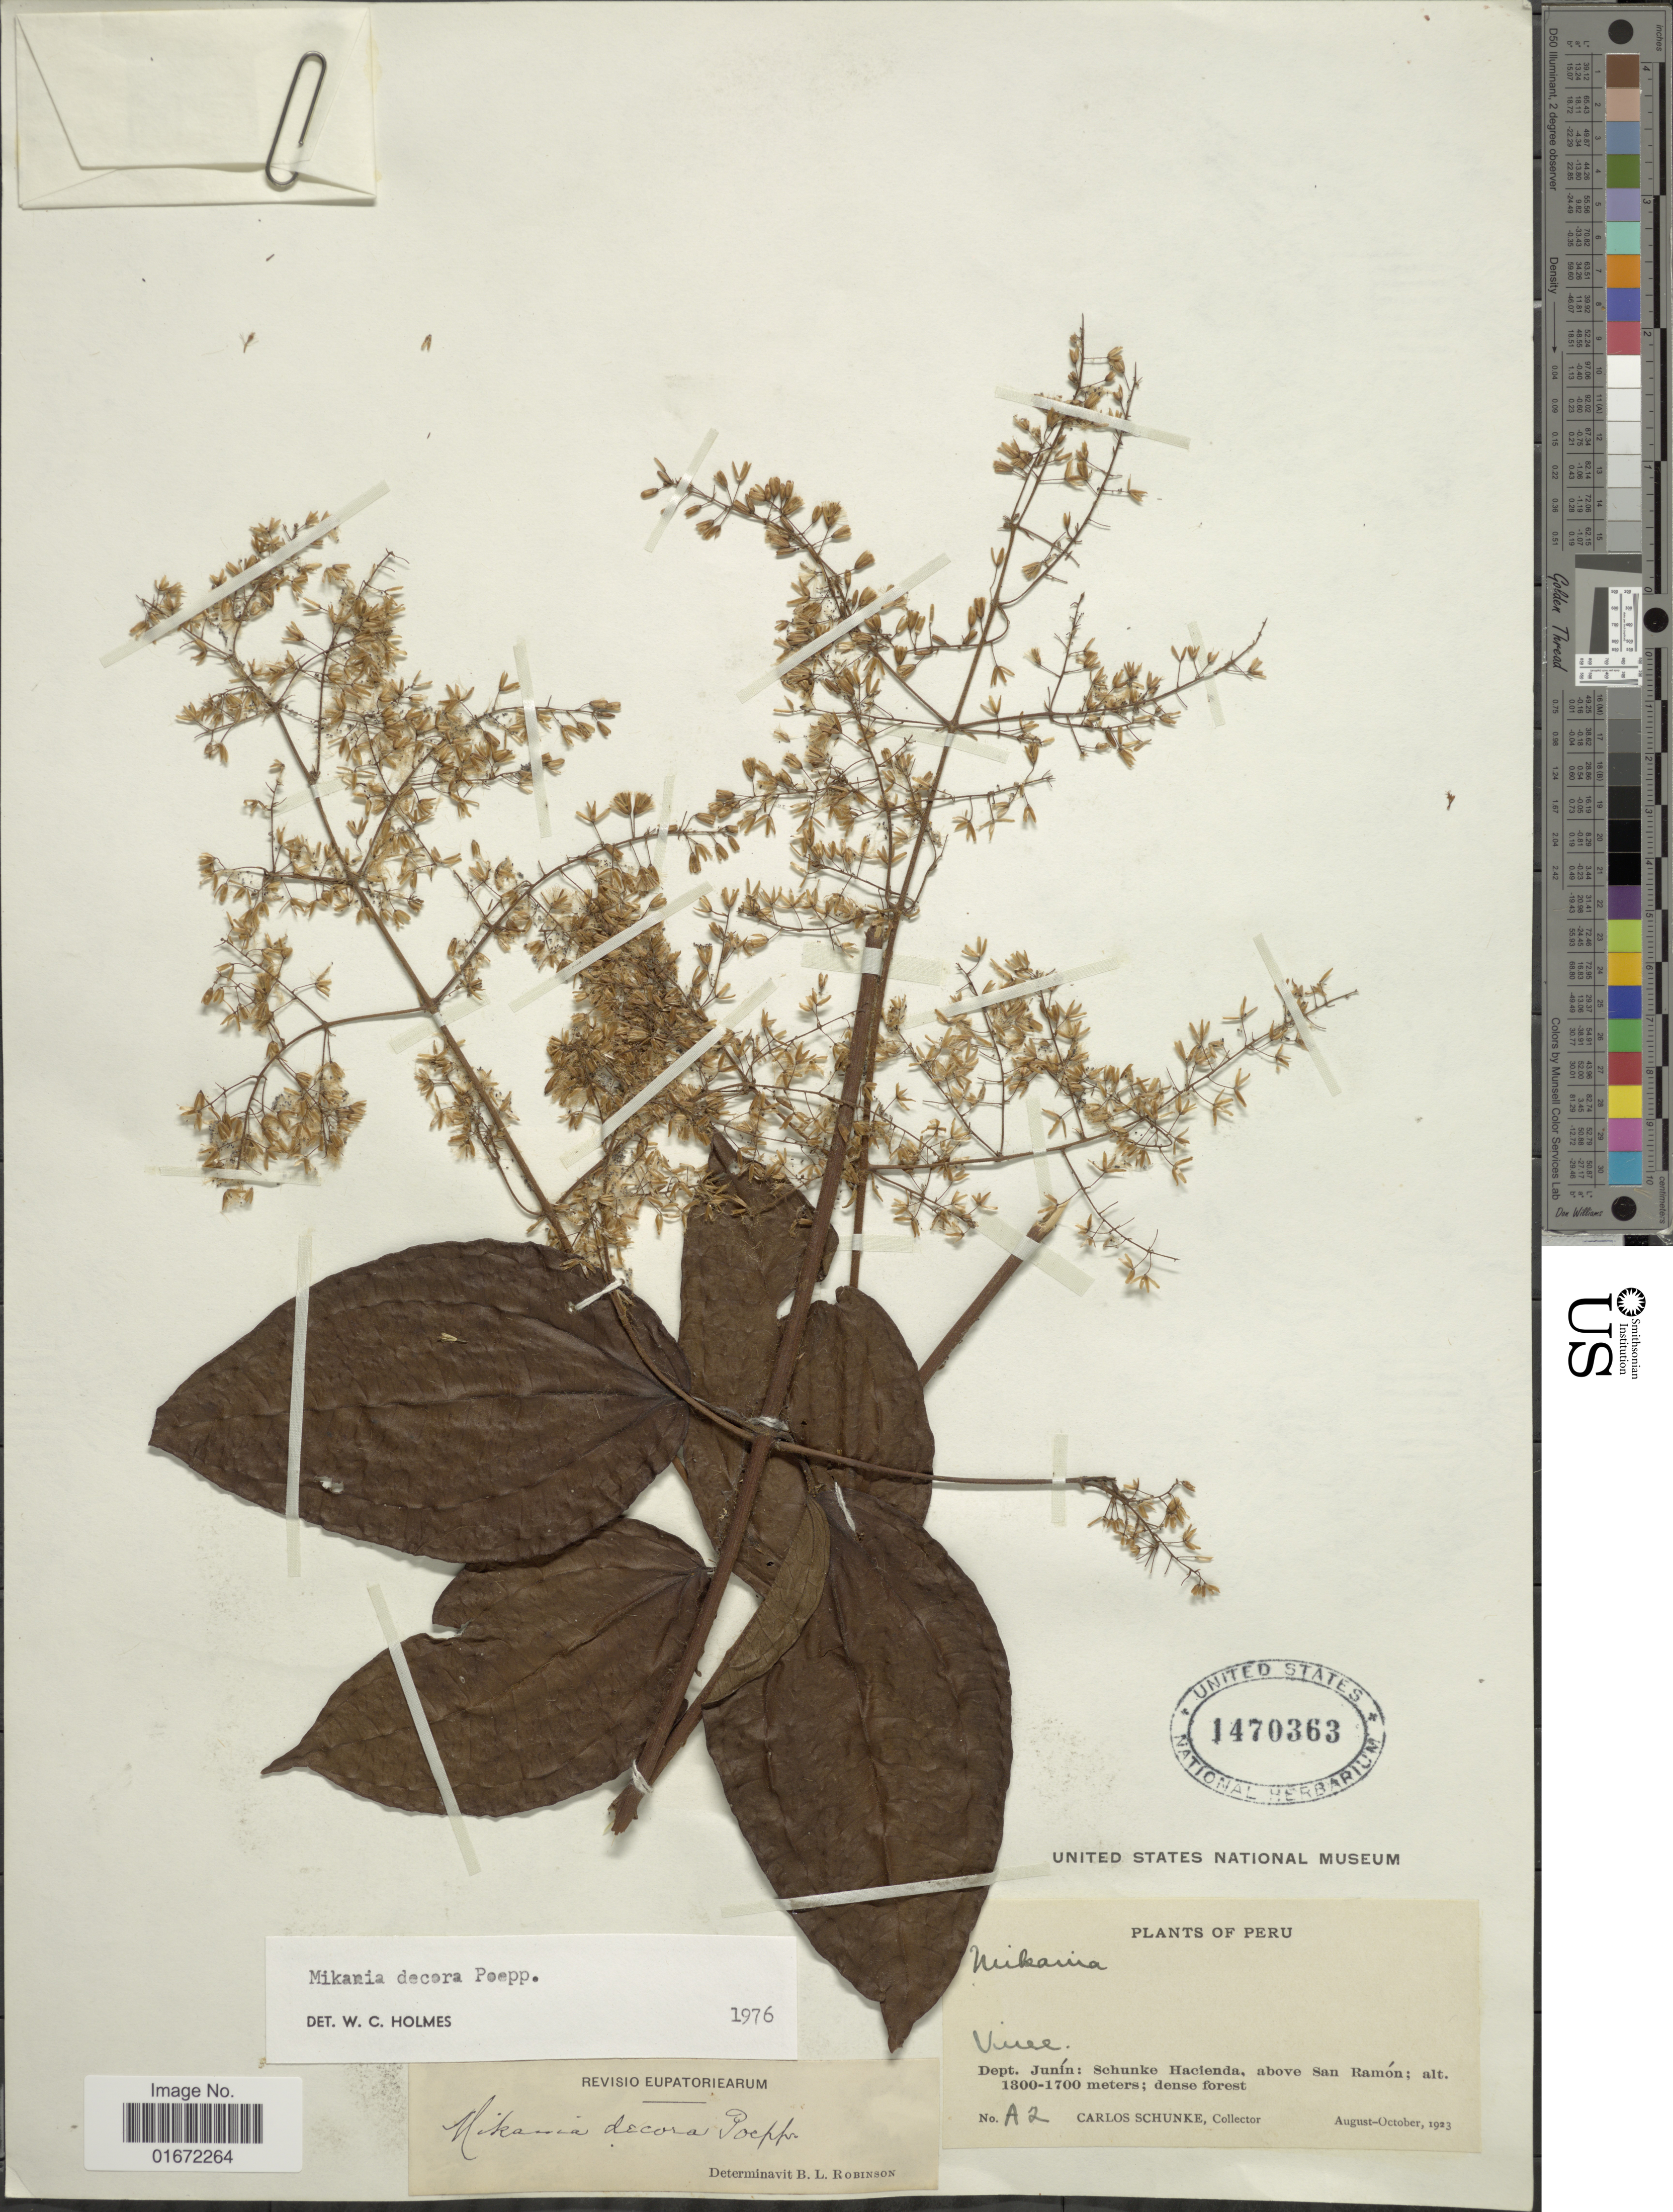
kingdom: Plantae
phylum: Tracheophyta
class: Magnoliopsida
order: Asterales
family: Asteraceae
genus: Mikania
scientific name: Mikania decora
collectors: C. Schunke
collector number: A2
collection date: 1923-08/1923-10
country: Peru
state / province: Junín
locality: Dept. Junín: Schunke Hacienda, above San Ramón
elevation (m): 1300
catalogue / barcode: US 1470363